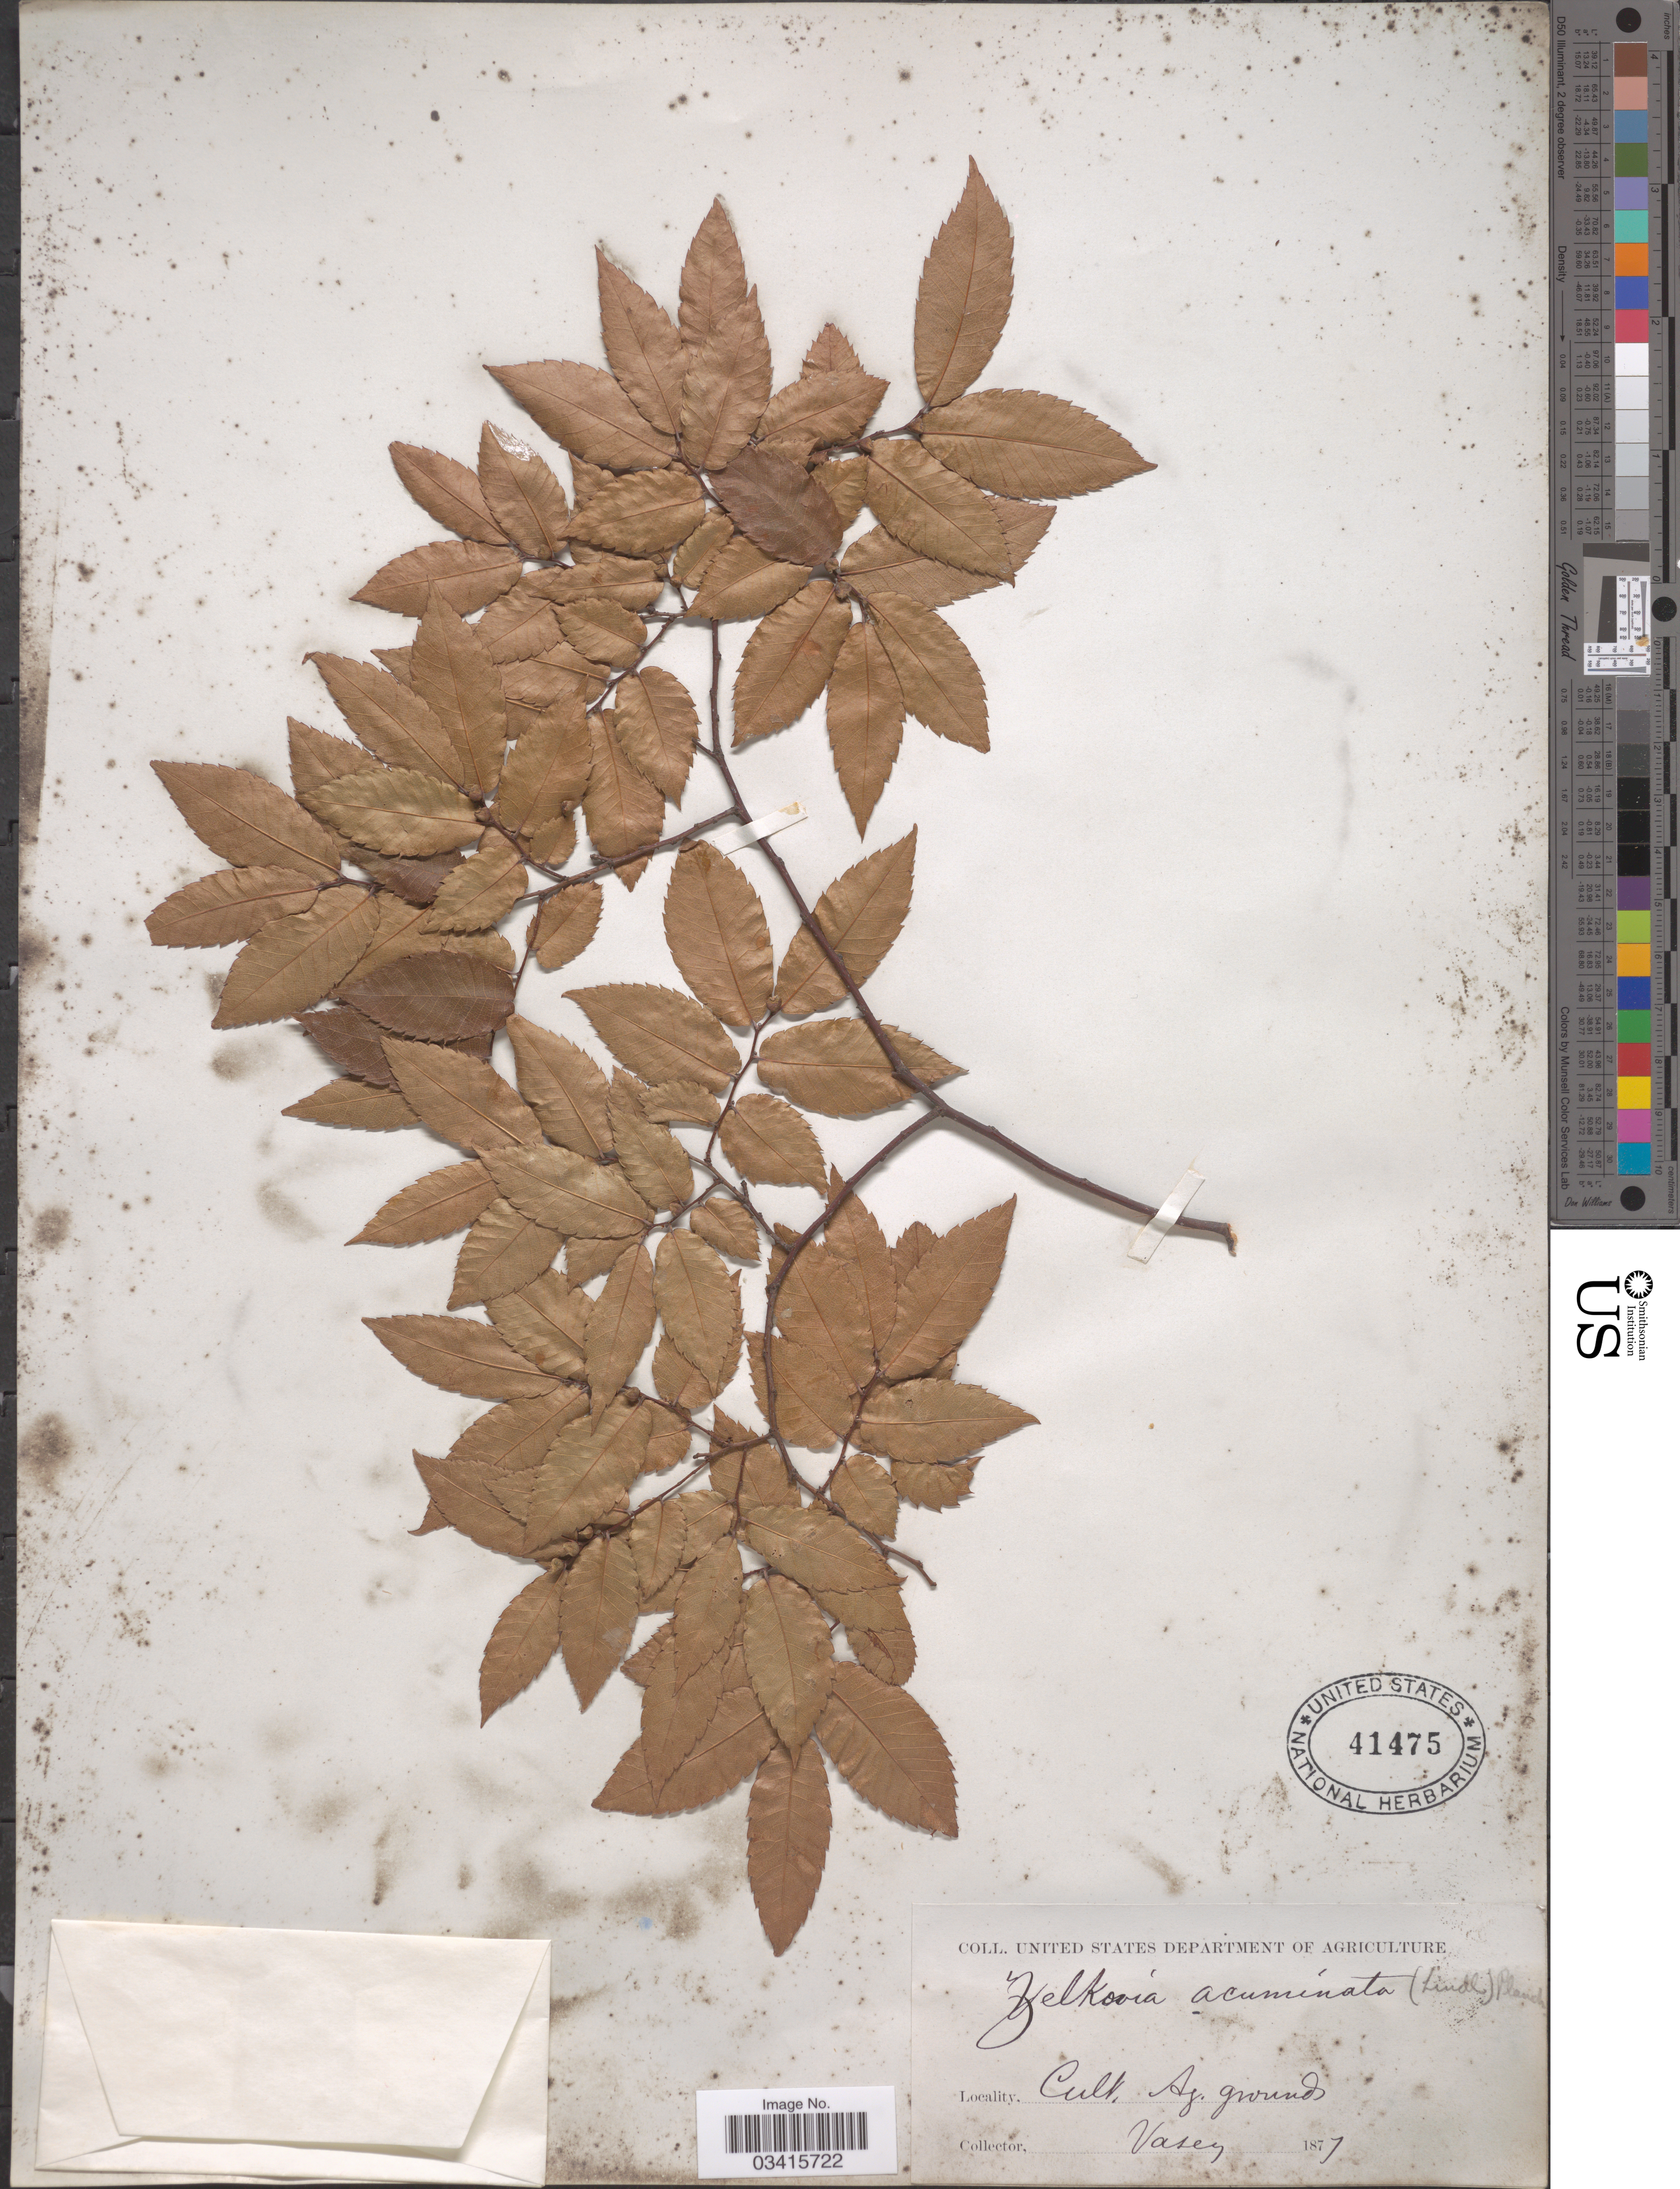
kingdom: Plantae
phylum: Tracheophyta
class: Magnoliopsida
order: Rosales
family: Ulmaceae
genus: Zelkova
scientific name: Zelkova carpinifolia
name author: (Pall.) K. Koch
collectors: Vasey, --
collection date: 1877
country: United States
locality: Cult. Ag. grounds.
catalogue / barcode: US 41475